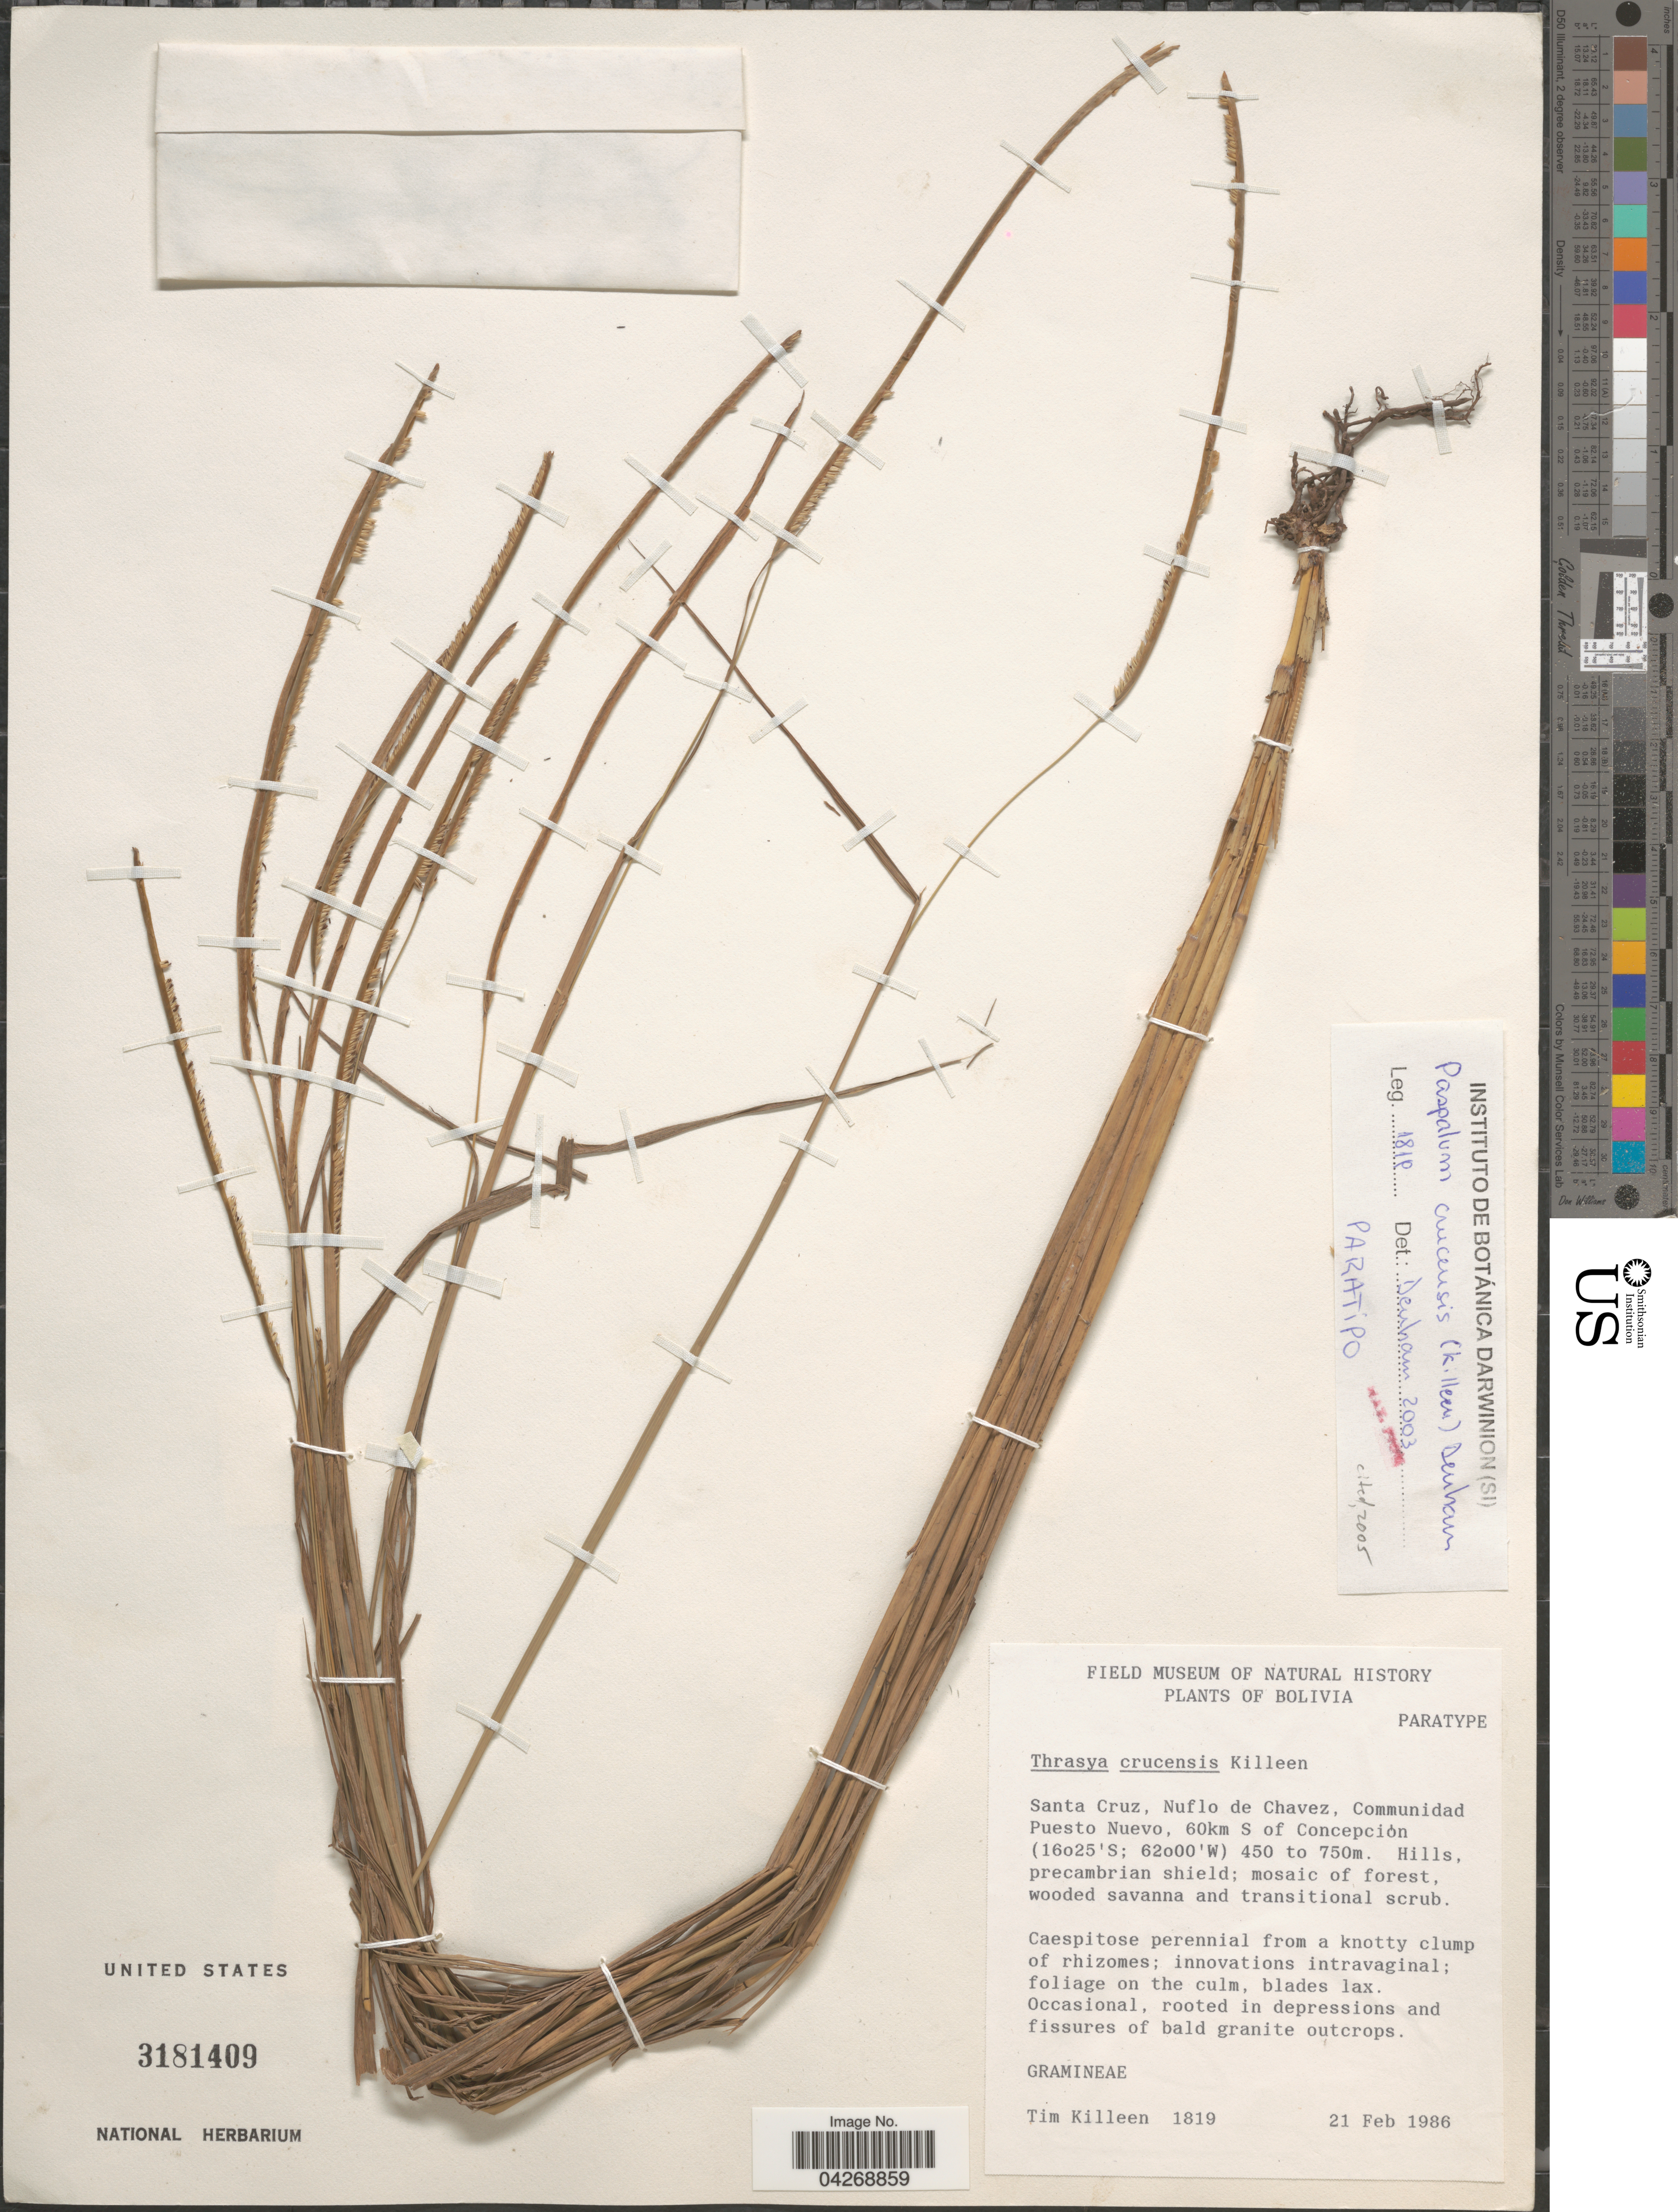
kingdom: Plantae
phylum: Tracheophyta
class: Liliopsida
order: Poales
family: Poaceae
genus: Paspalum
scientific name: Paspalum crucense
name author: (T. Killeen) S. Denham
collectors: T. J. Killeen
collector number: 1819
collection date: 1986-02-21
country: Bolivia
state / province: Santa Cruz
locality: Santa Cruz, Nuflo de Chavez, Communidad Puesto Nuevo, 60km S of Concepción.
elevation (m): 450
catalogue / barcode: US 3181409